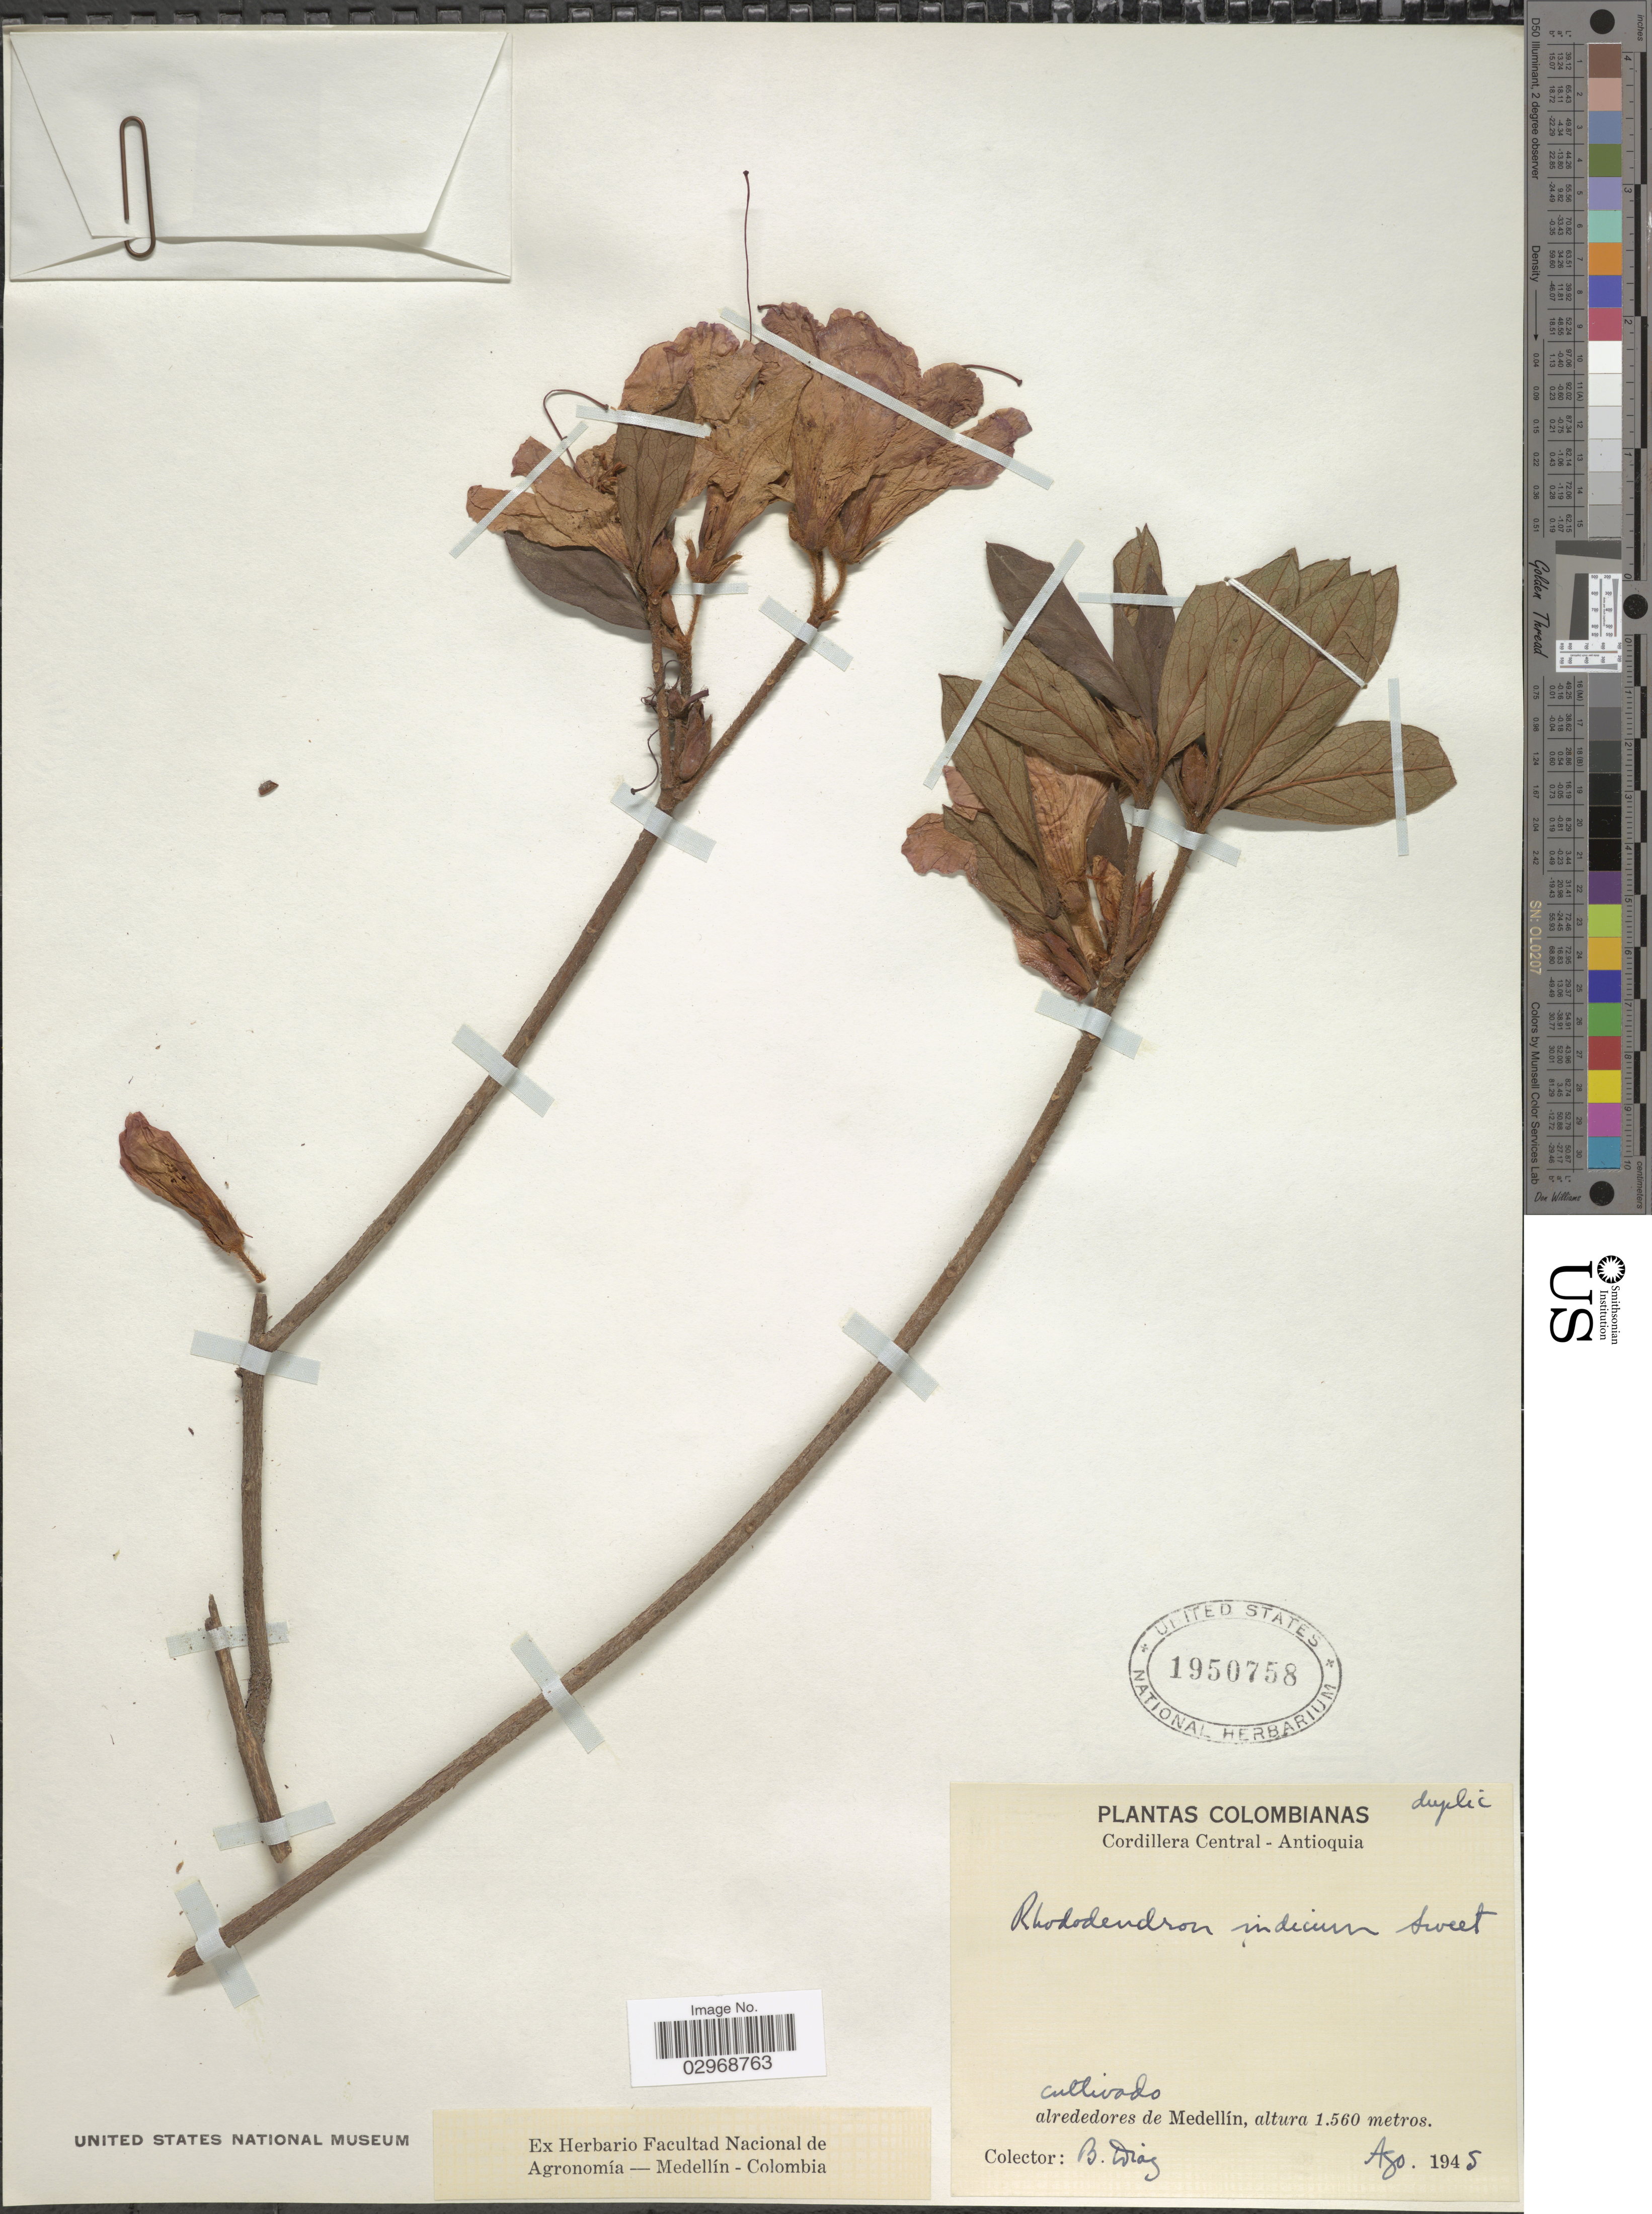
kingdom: Plantae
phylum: Tracheophyta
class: Magnoliopsida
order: Ericales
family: Ericaceae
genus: Rhododendron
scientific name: Rhododendron indicum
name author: (L.) Sweet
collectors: B. Diaz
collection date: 1945-08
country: Colombia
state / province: Antioquia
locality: Cordillera Central - Antioquia, alrededores de Medellín.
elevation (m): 1560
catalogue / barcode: US 1950758